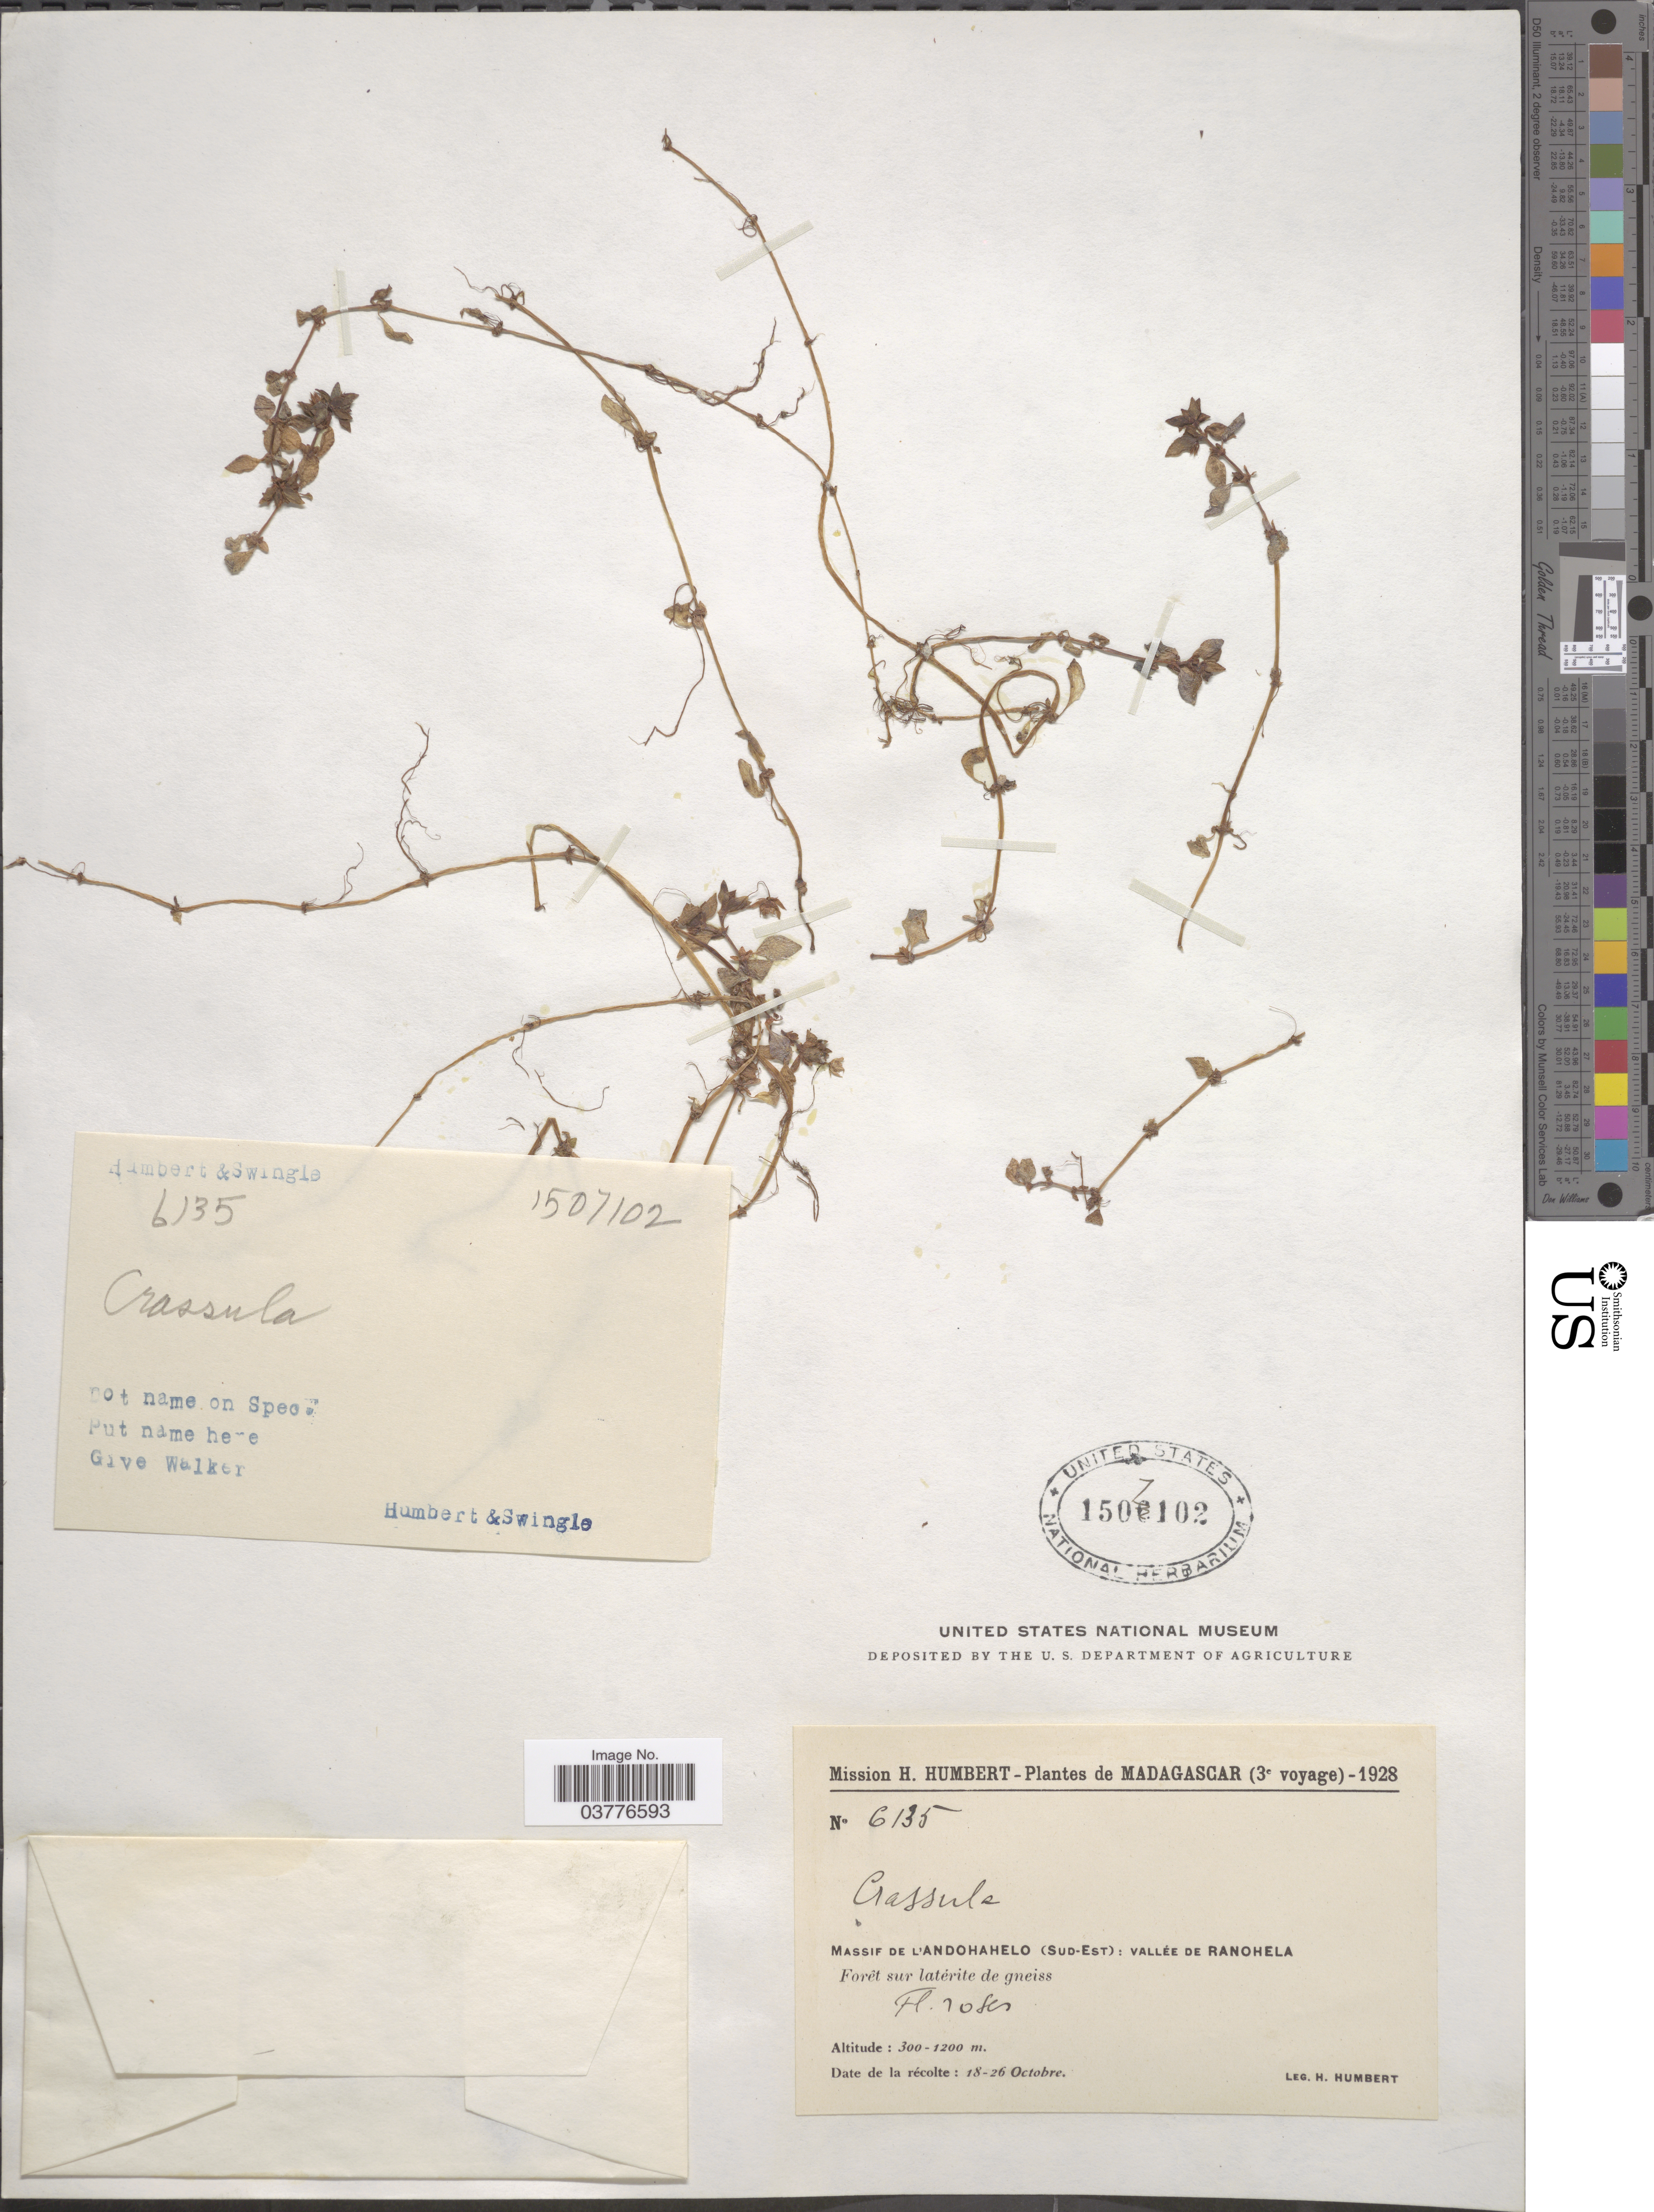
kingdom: Plantae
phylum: Tracheophyta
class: Magnoliopsida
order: Saxifragales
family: Crassulaceae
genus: Crassula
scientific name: Crassula sp.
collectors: H. Humbert & -. Swingle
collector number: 6135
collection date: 1928-10-18/1928-10-26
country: Madagascar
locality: Massif De l' Andohahelo (Sud-Est): Vallée de Ranohela. Forêt sur latérite de gneiss.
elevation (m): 300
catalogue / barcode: US 1507102